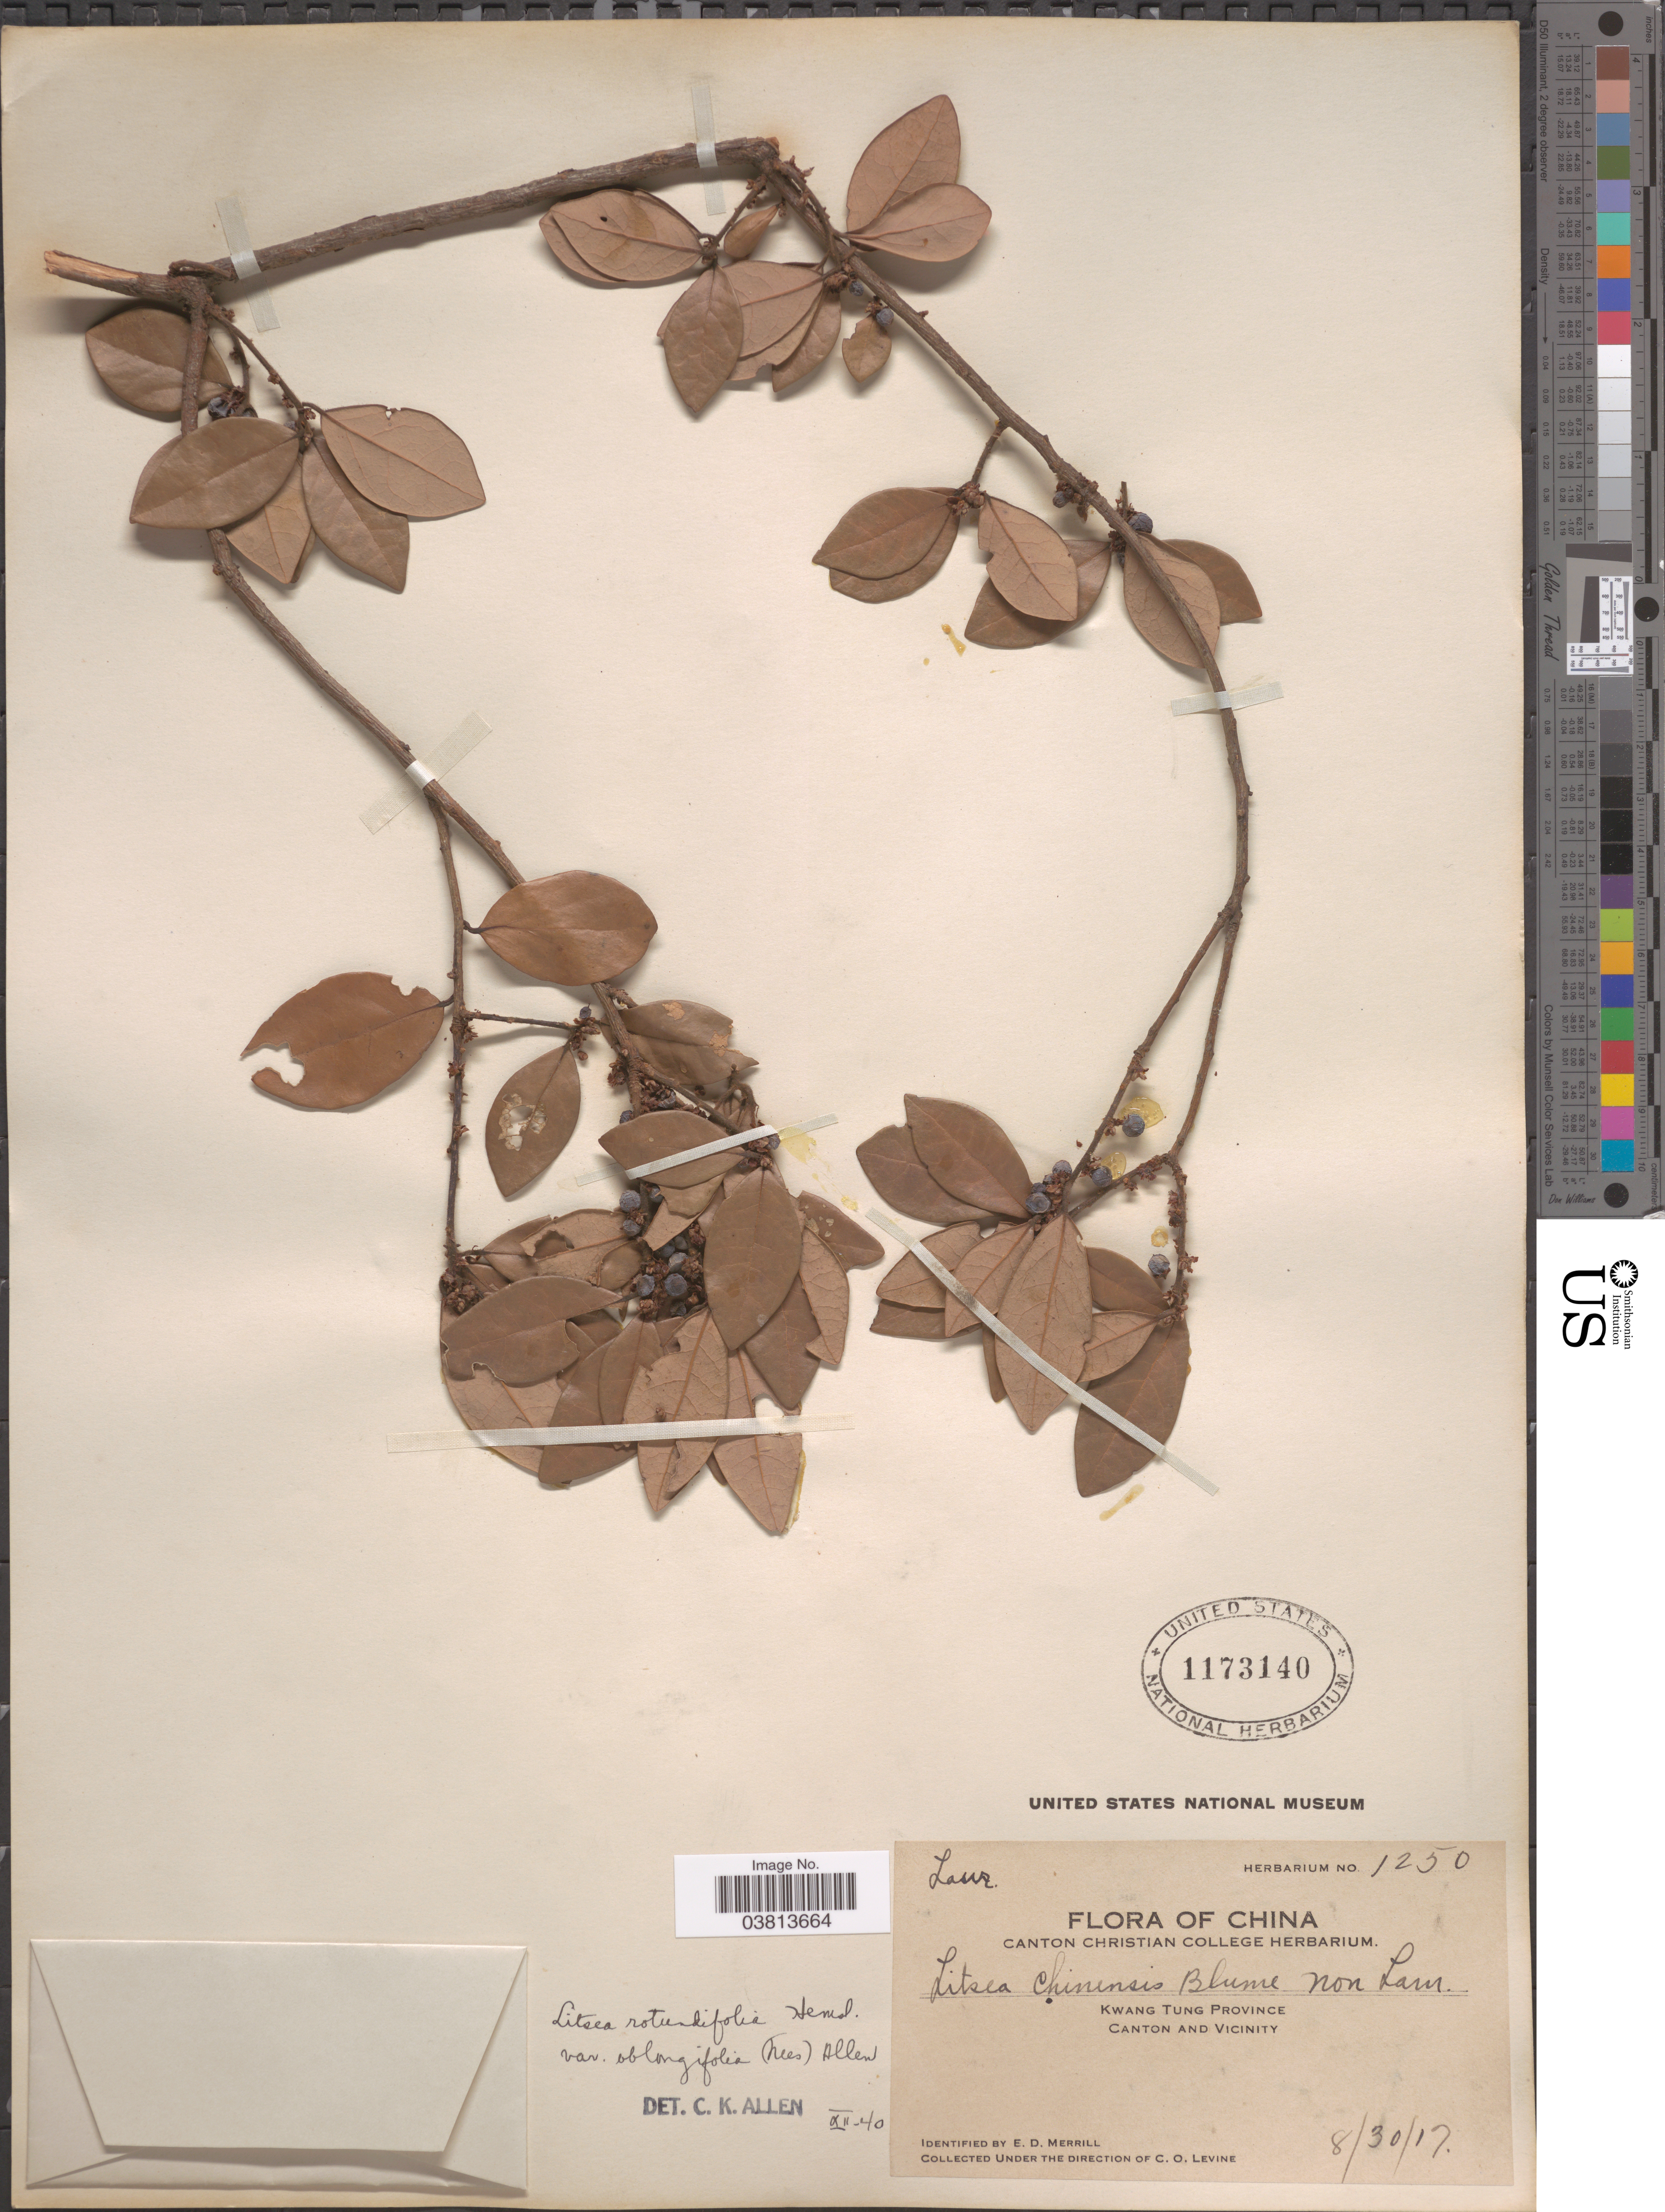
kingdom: Plantae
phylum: Tracheophyta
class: Magnoliopsida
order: Laurales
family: Lauraceae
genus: Litsea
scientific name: Litsea rotundifolia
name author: Hemsl.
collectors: C. O. Levine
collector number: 1250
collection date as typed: Transcribed d/m/y: 30/8/17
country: China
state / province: Guangdong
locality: Kwang Tung Province. Canton and Vicinity.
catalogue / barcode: US 1173140